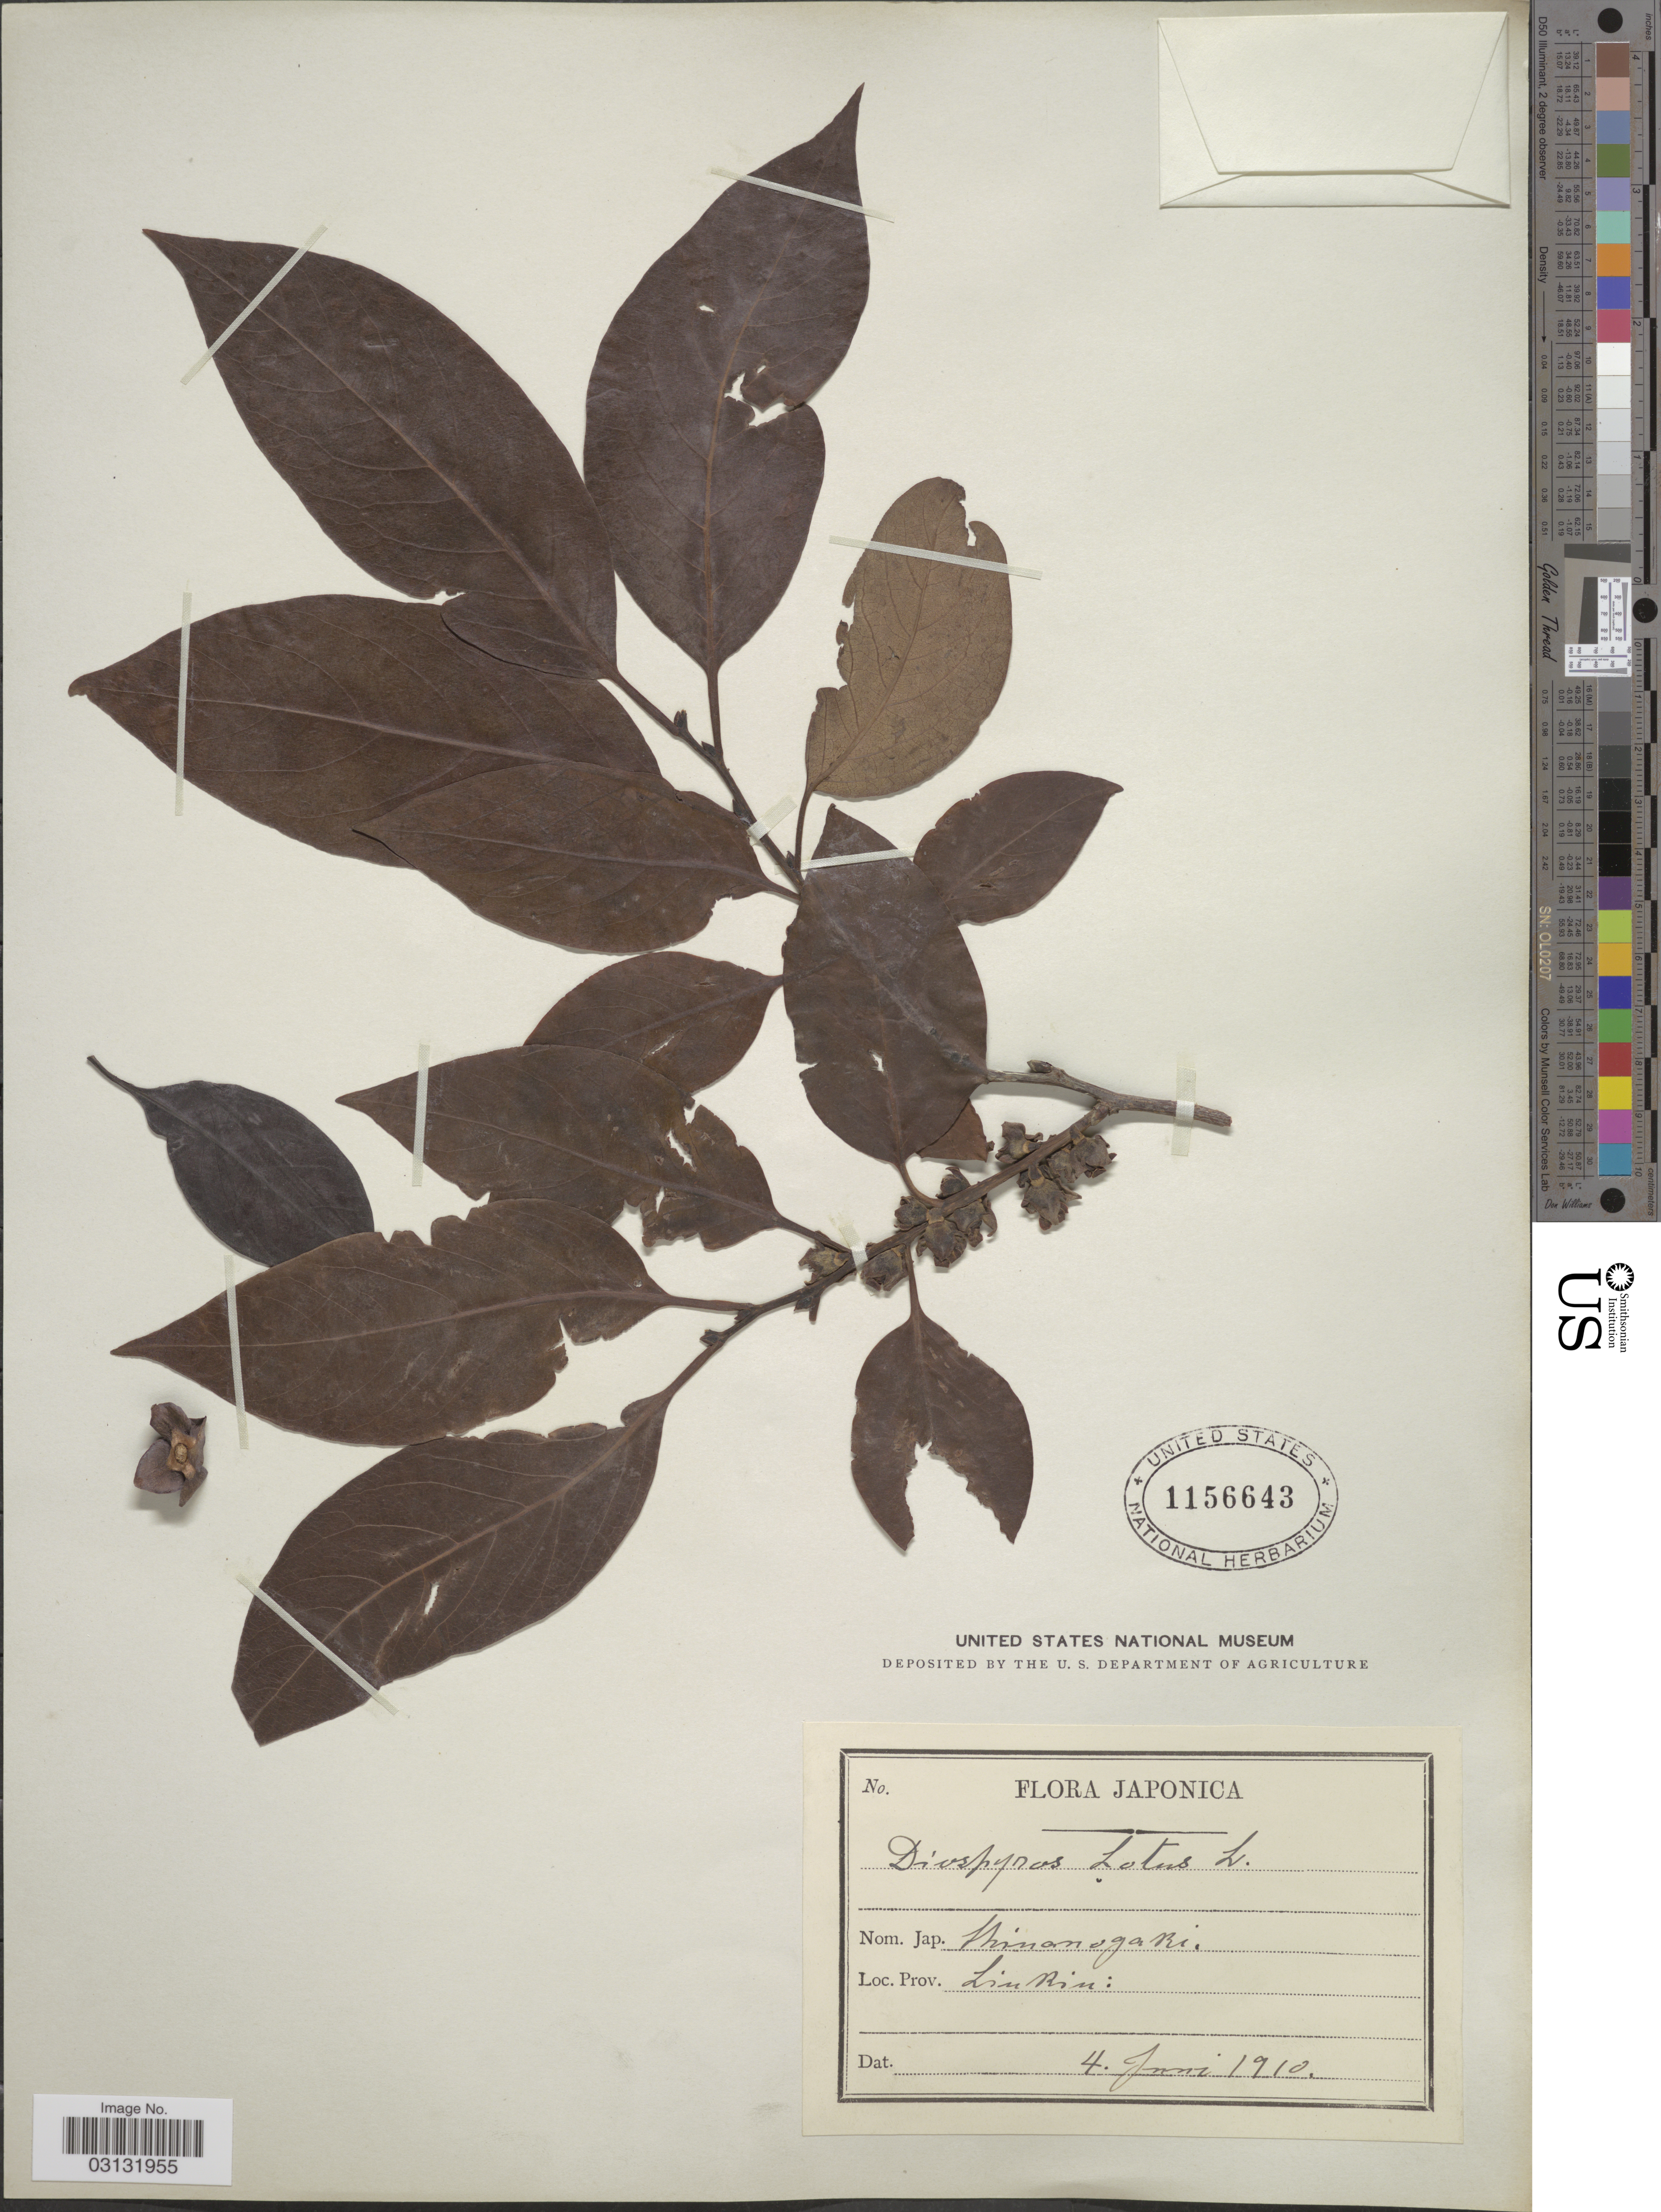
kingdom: Plantae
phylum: Tracheophyta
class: Magnoliopsida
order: Ericales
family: Ebenaceae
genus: Diospyros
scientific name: Diospyros lotus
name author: L.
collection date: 1910-06-04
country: Japan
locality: Prov. Liukiu.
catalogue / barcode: US 1156643